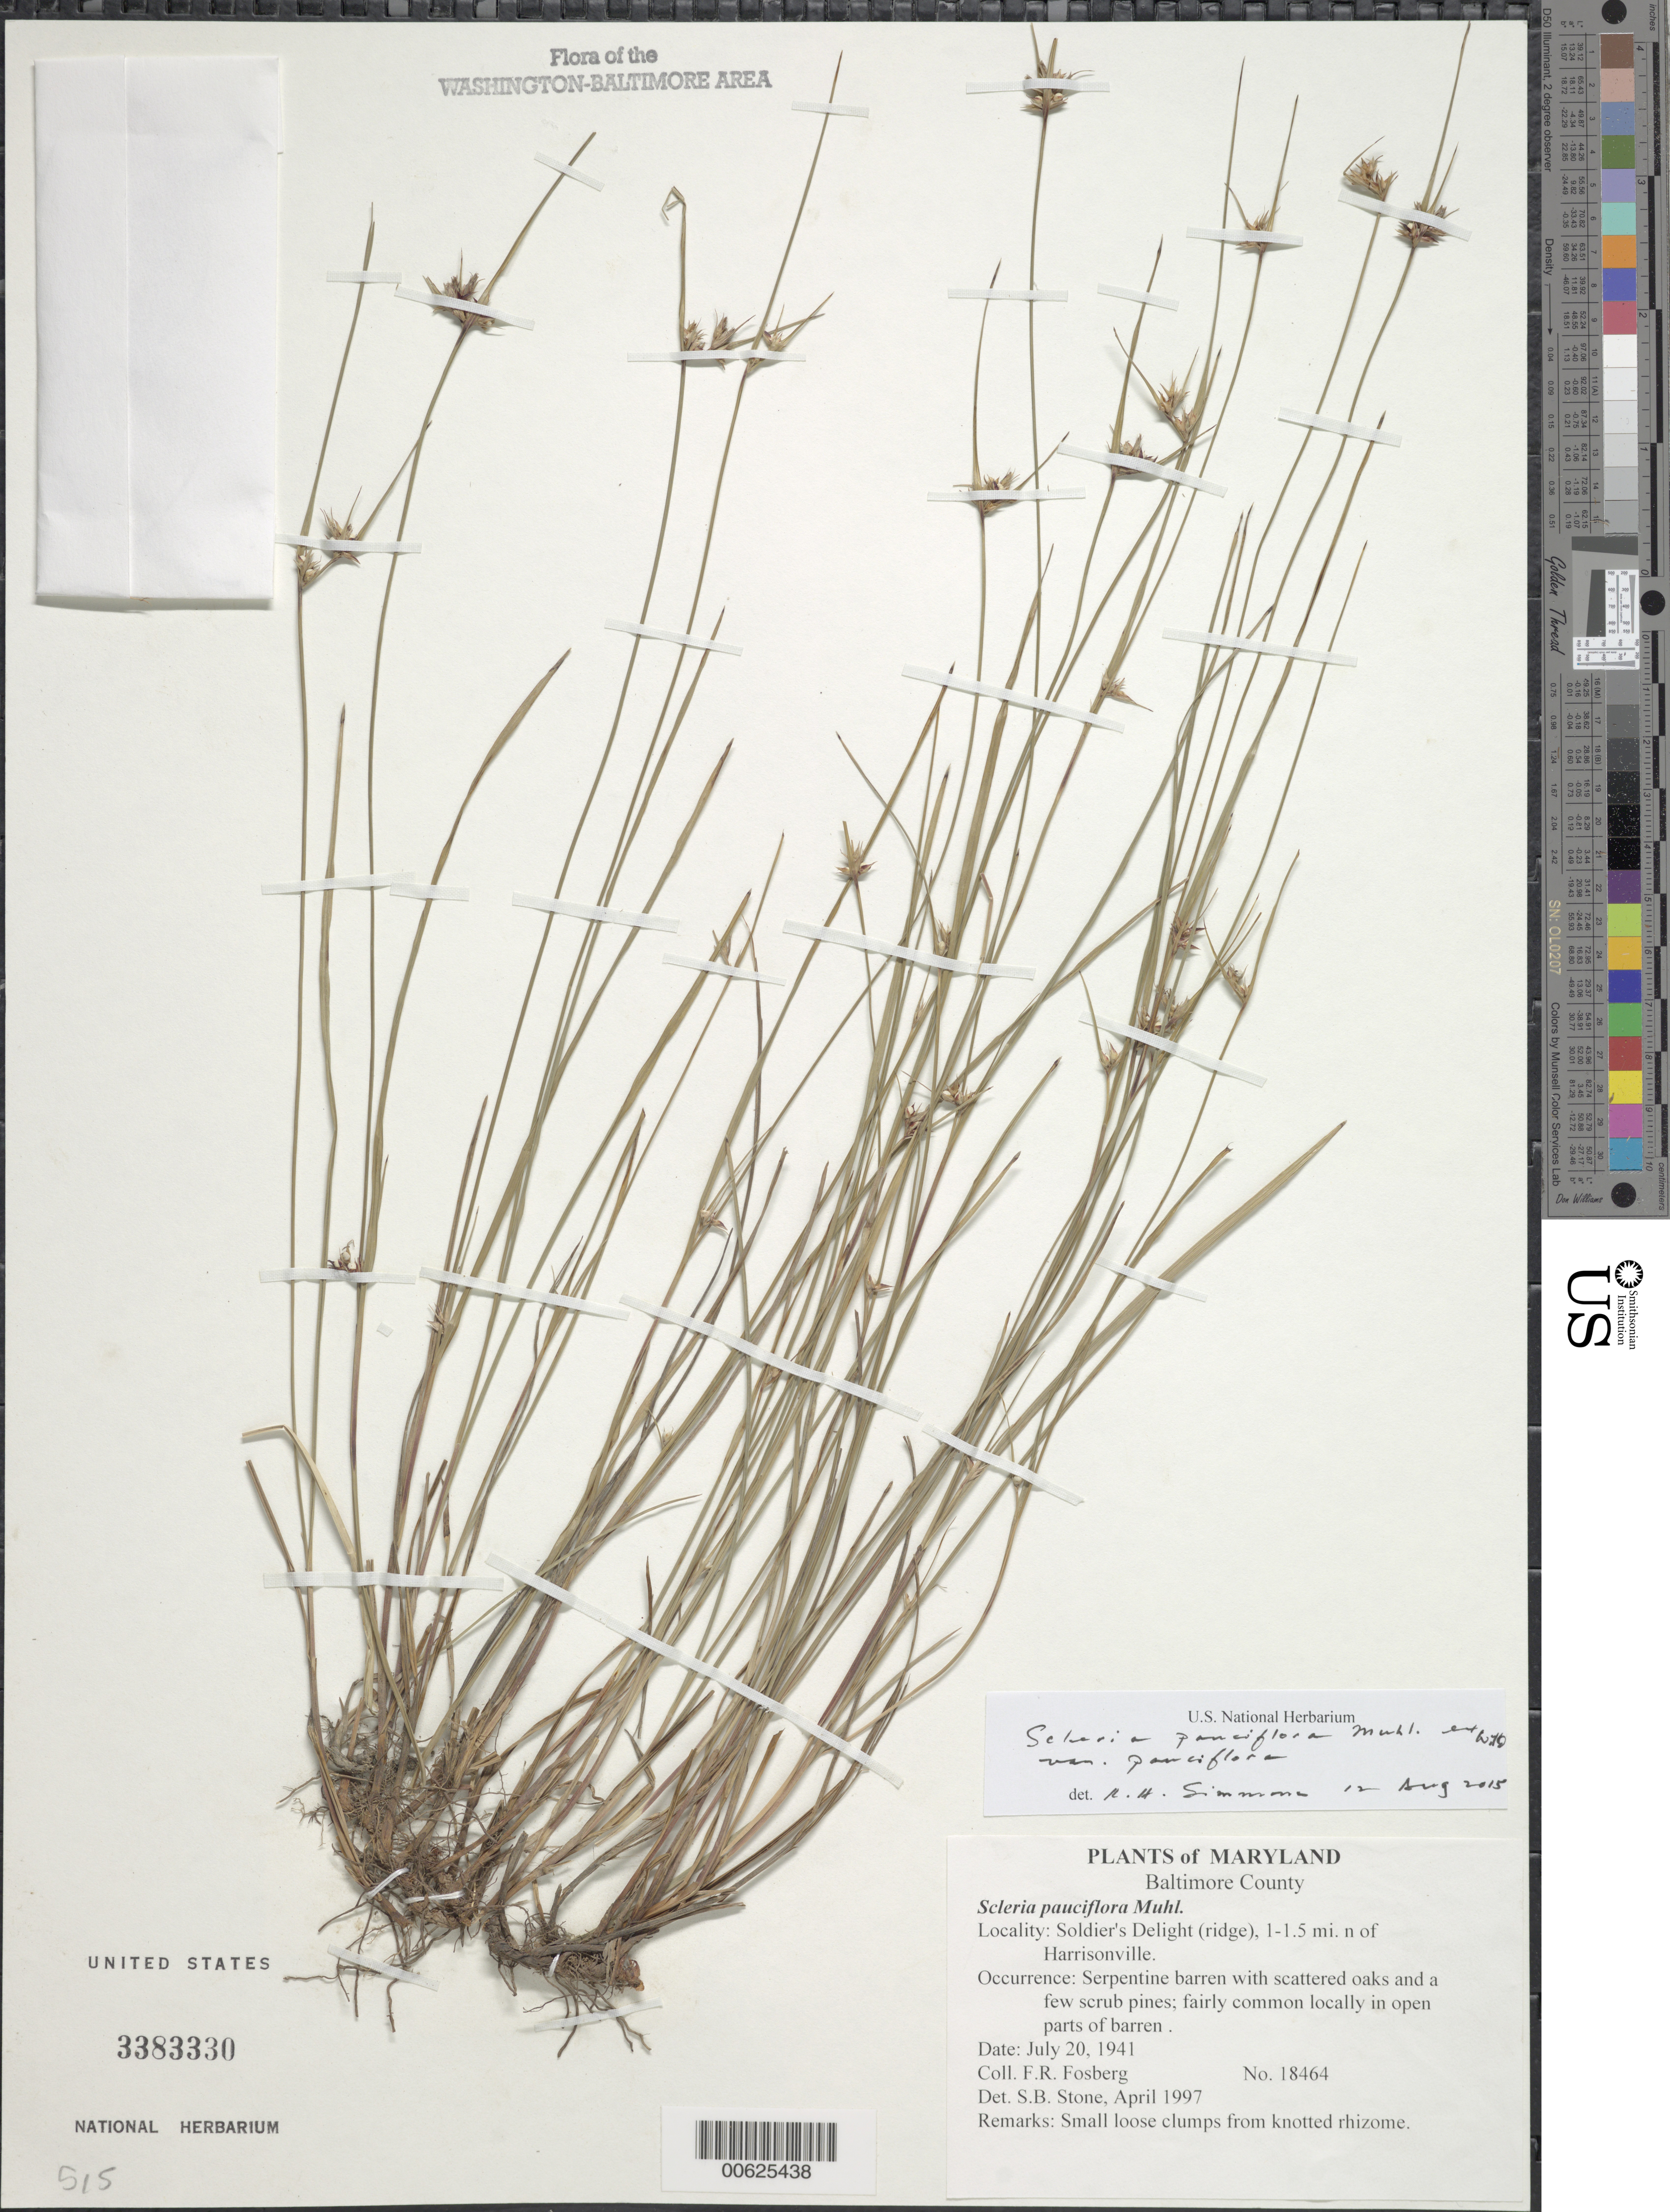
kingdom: Plantae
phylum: Tracheophyta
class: Liliopsida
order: Poales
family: Cyperaceae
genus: Scleria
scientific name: Scleria pauciflora var. pauciflora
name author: Muhl. ex Willd.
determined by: Simmons, R. H., (UNITED STATES)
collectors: F. R. Fosberg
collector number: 18464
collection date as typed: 20 Jul 1941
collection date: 1941-07-20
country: United States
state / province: Maryland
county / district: Baltimore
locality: Soldier's Delight (ridge), 1-1.5 mi. n of Harrisonville.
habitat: Serpentine barren with scattered oaks and a few scrub pines; fairly common locally in open parts of barren .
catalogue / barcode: US 3383330